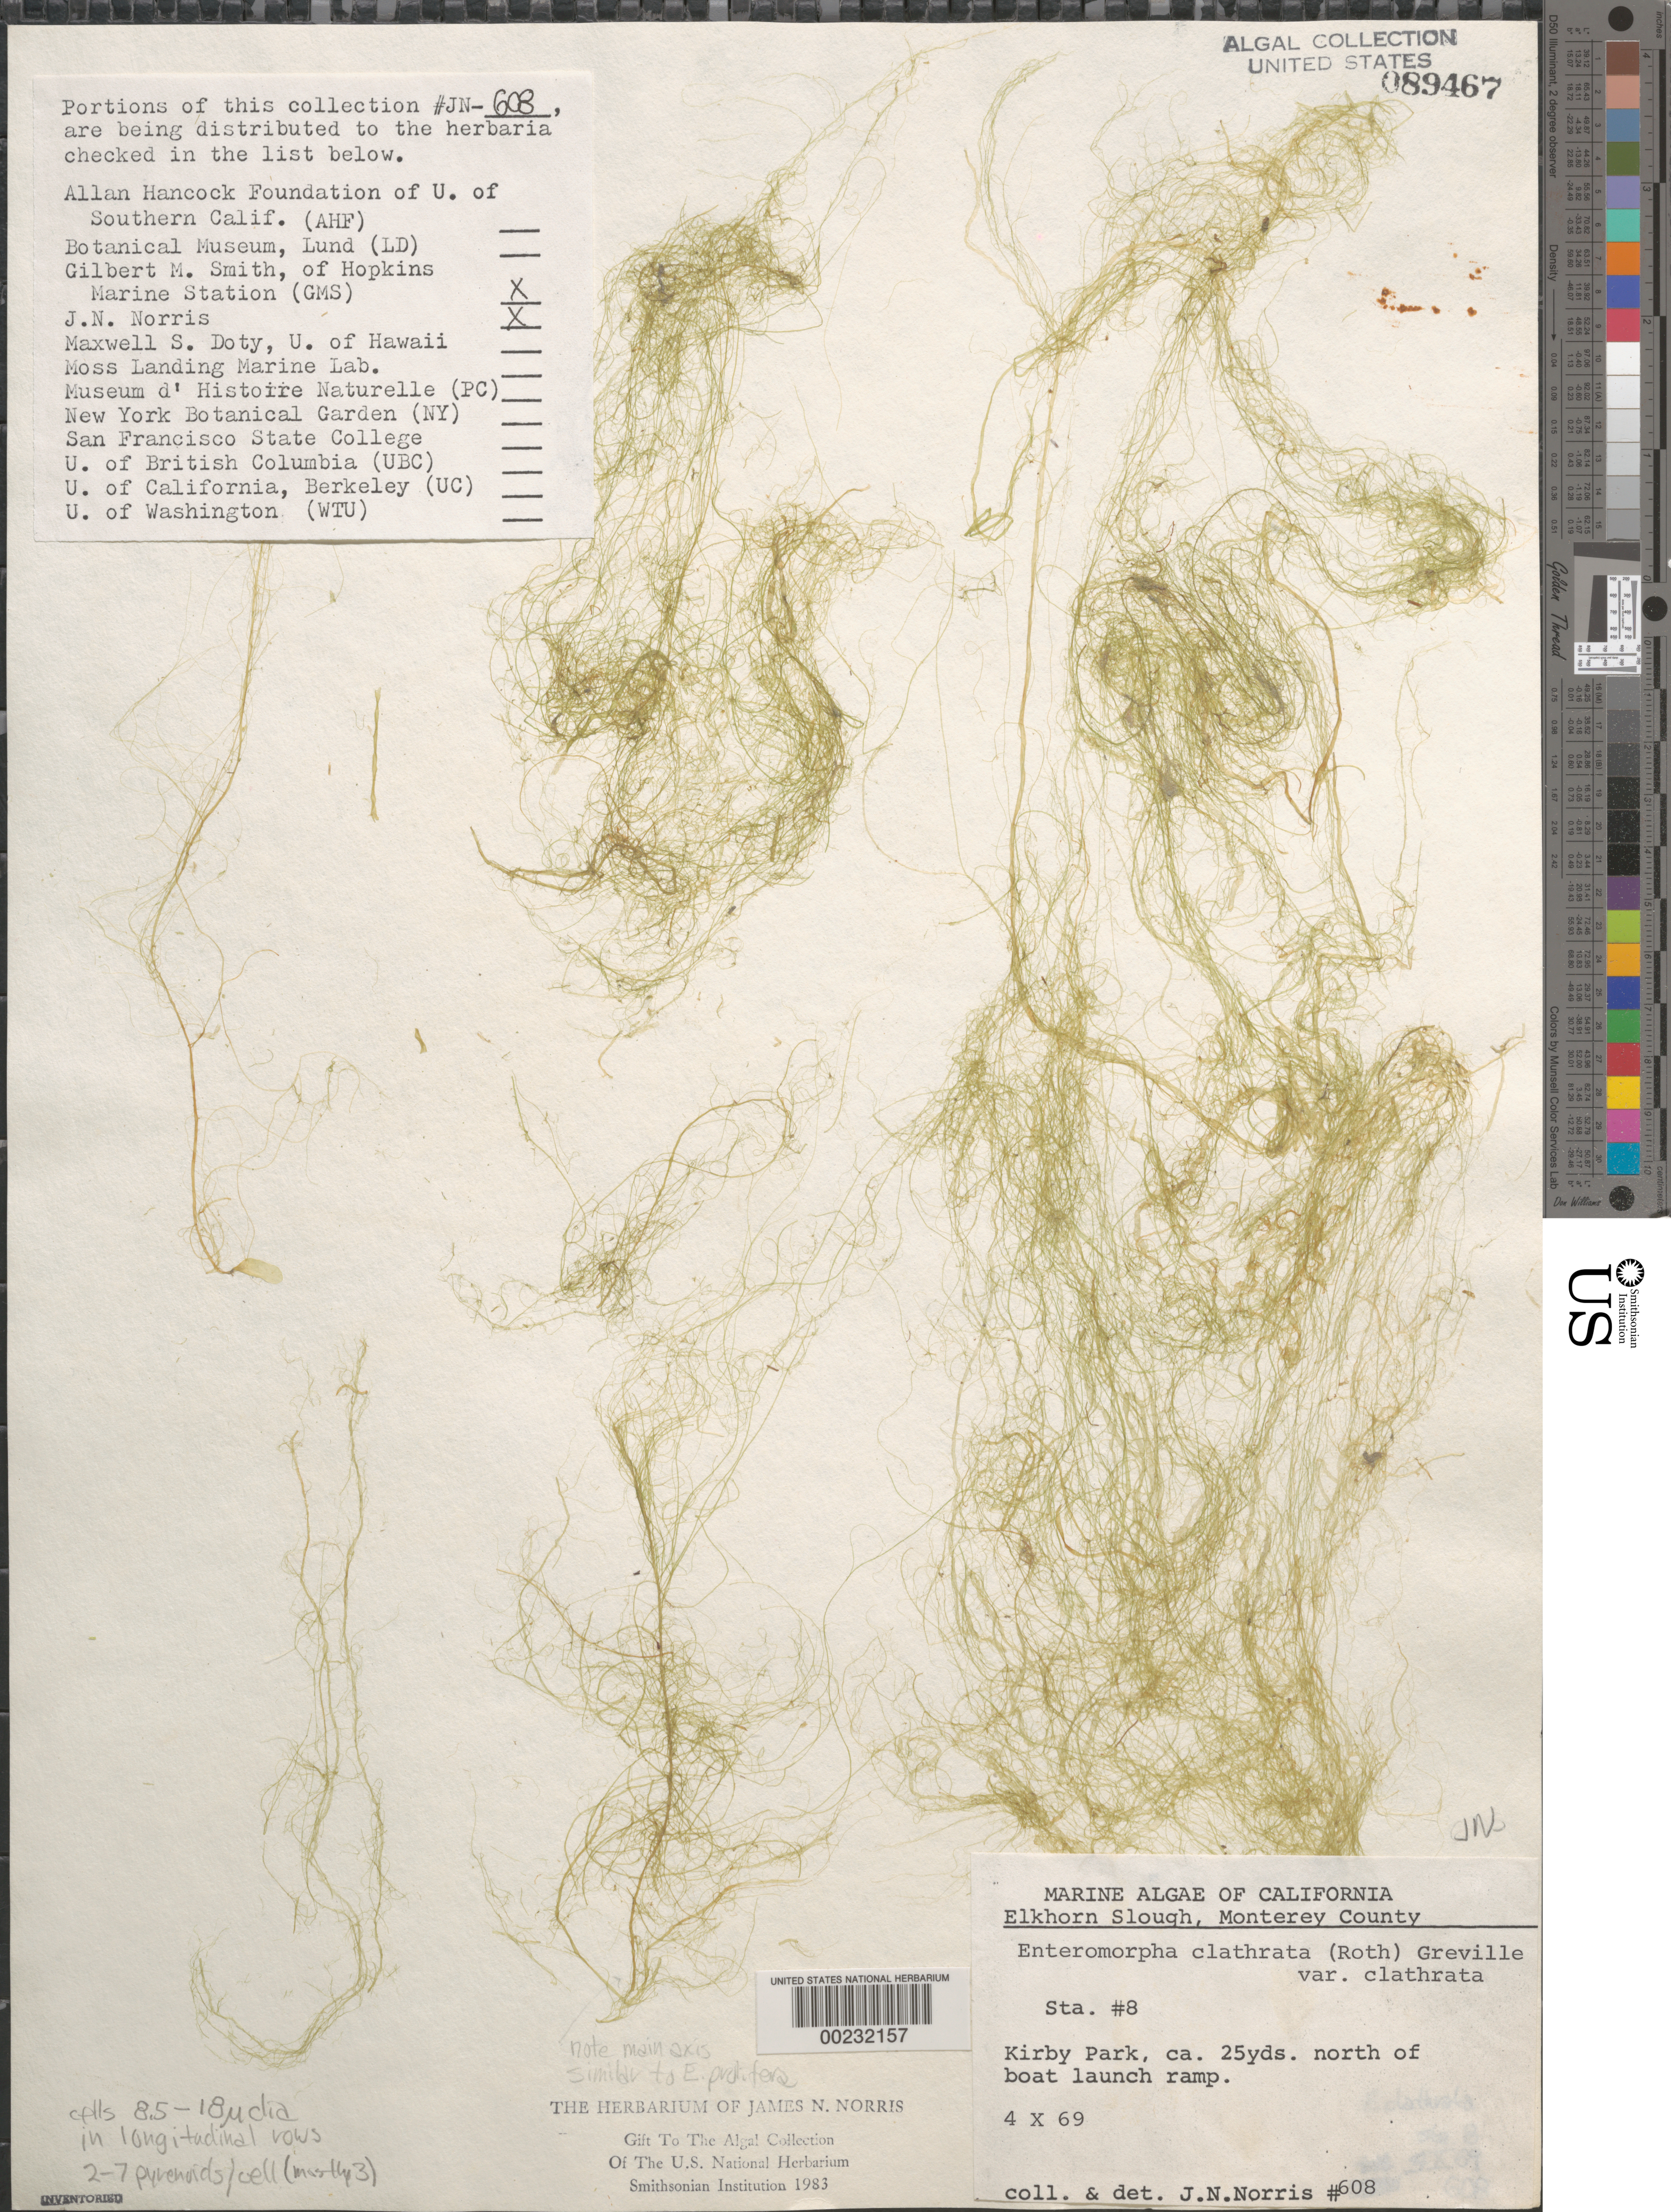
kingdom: Plantae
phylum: Chlorophyta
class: Ulvophyceae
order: Cladophorales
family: Cladophoraceae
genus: Cladophora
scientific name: Cladophora vagabunda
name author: (L.) C. Hoek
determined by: Algae name updating Project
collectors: J. N. Norris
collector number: JN-608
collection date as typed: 04 Oct 1969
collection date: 1969-10-04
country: United States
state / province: California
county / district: Monterey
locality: Elkhorn Slough, Kirby Park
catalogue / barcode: US 89467